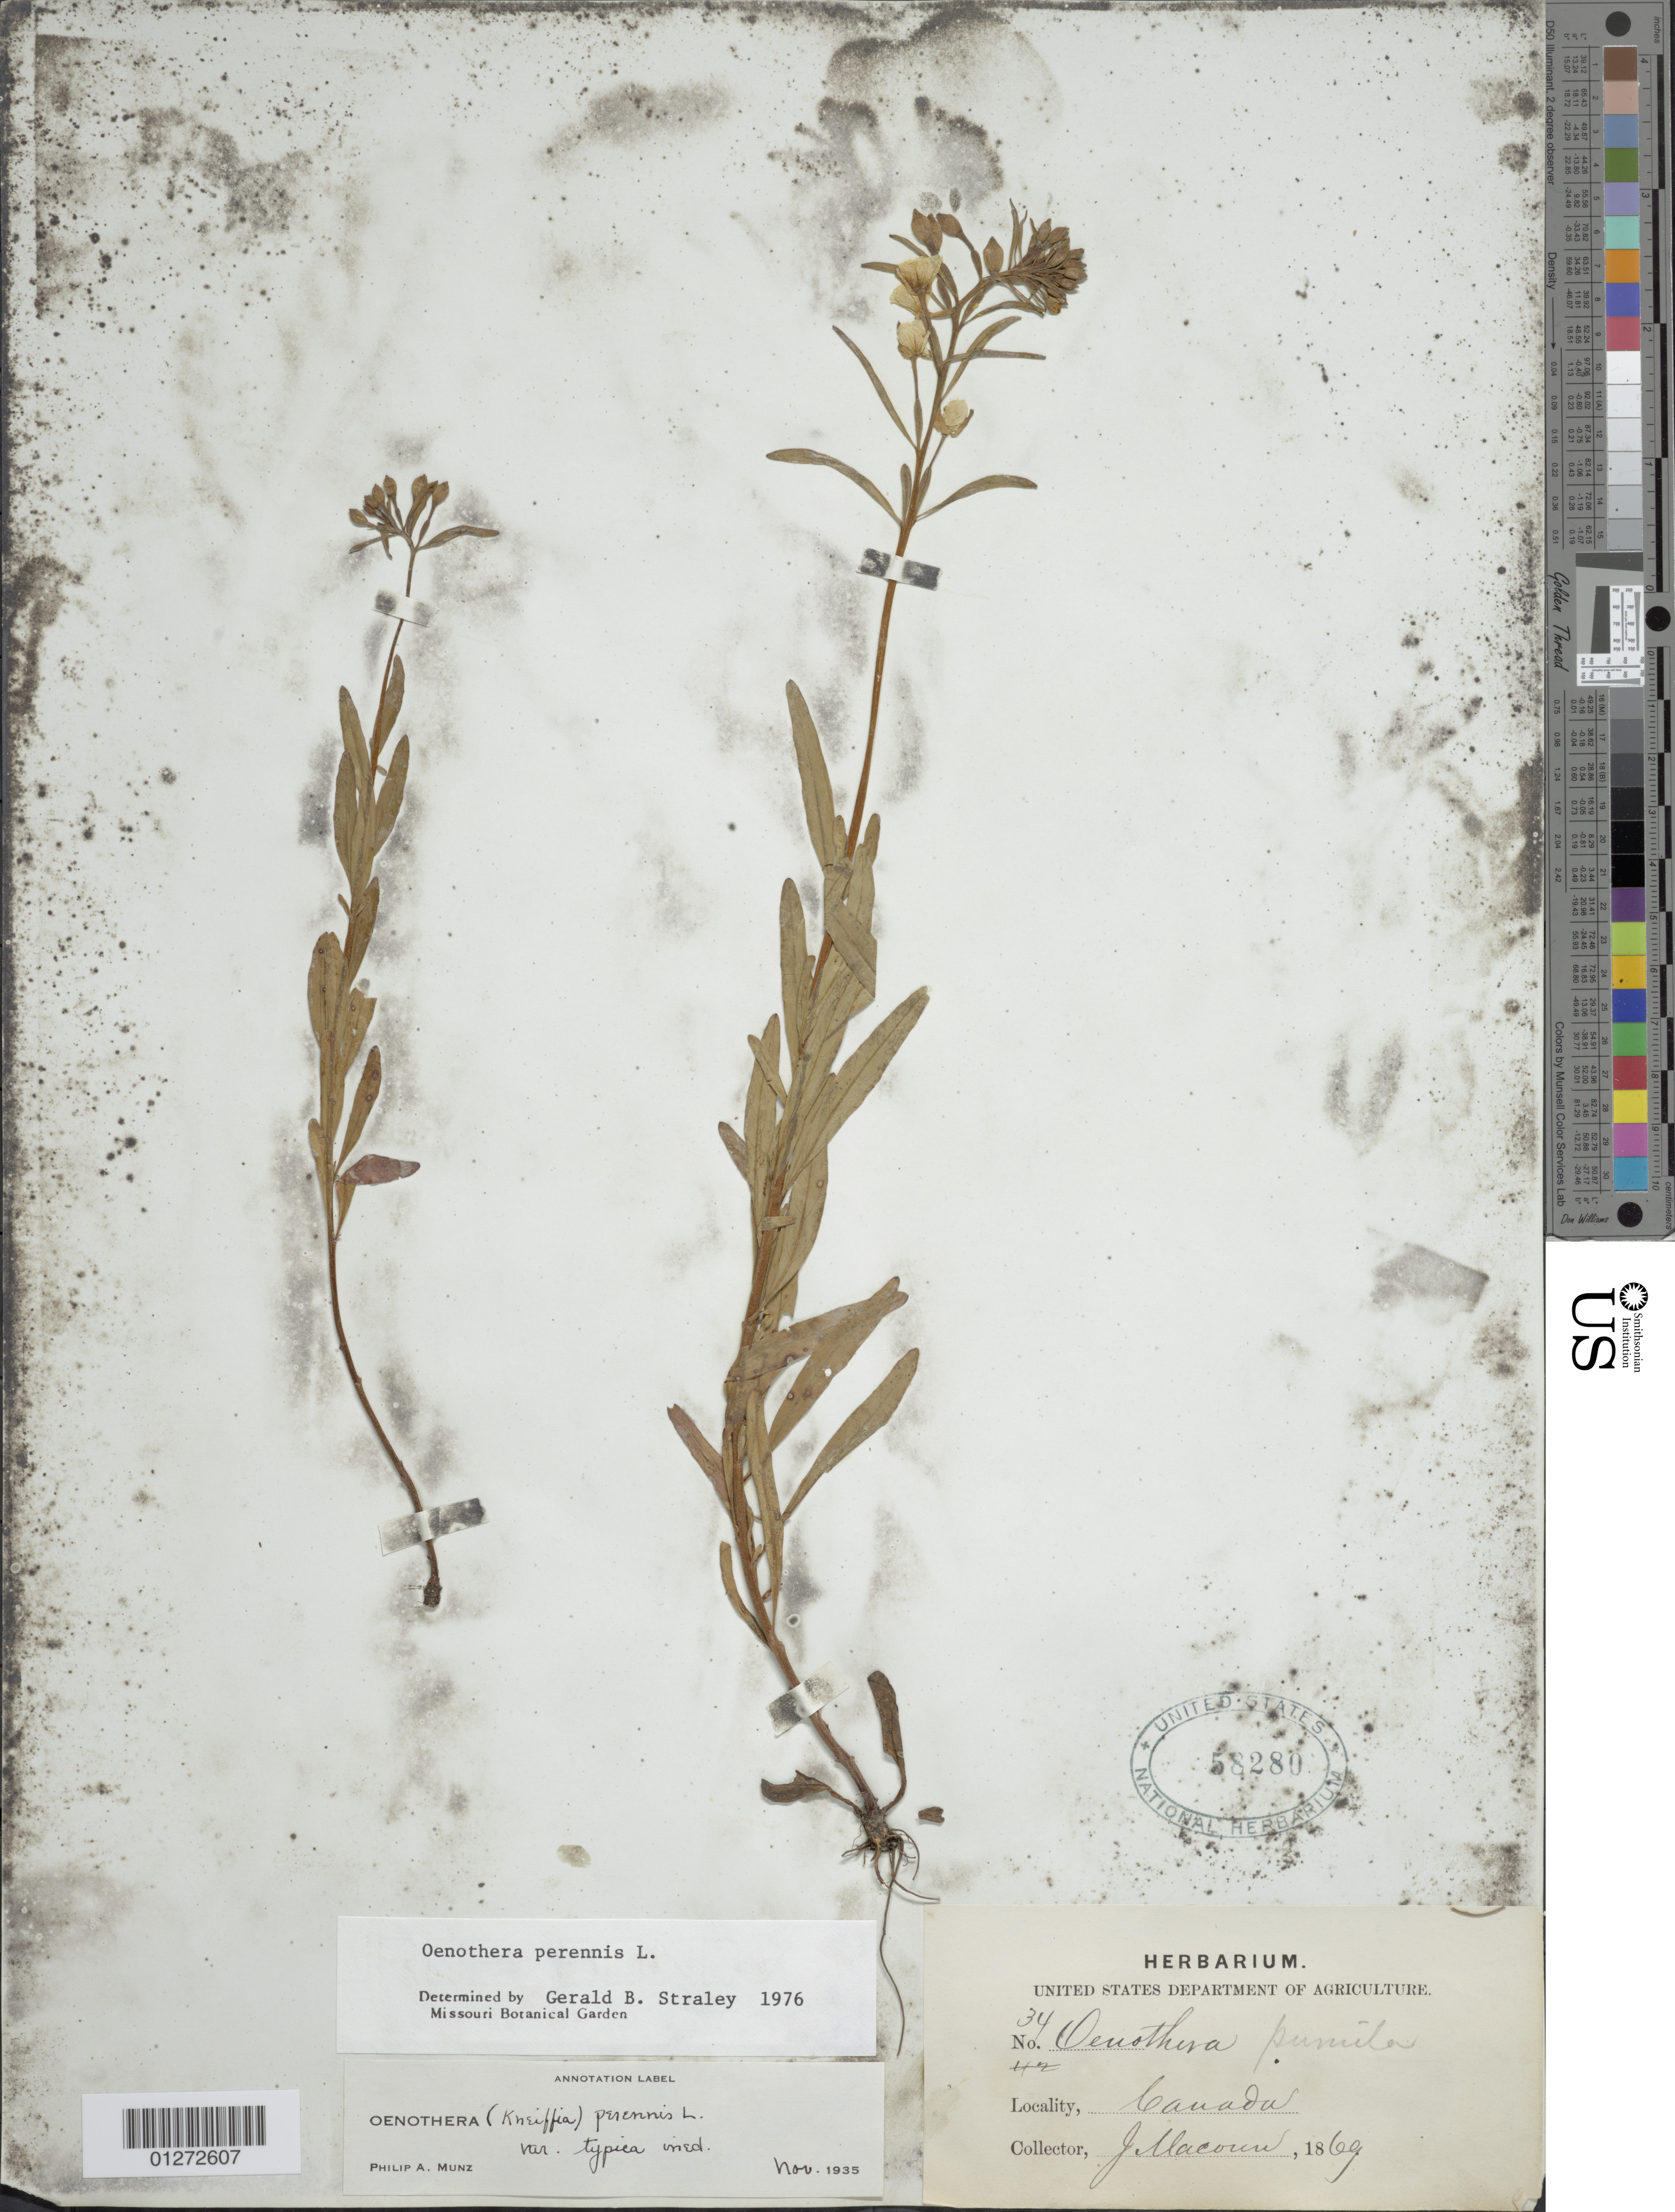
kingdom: Plantae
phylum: Tracheophyta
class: Magnoliopsida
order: Myrtales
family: Onagraceae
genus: Oenothera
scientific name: Oenothera perennis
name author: L.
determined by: Straley, G. B.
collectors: J. Macoun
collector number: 34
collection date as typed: Jul 1869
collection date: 1869-07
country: Canada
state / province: Ontario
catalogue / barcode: US 58280